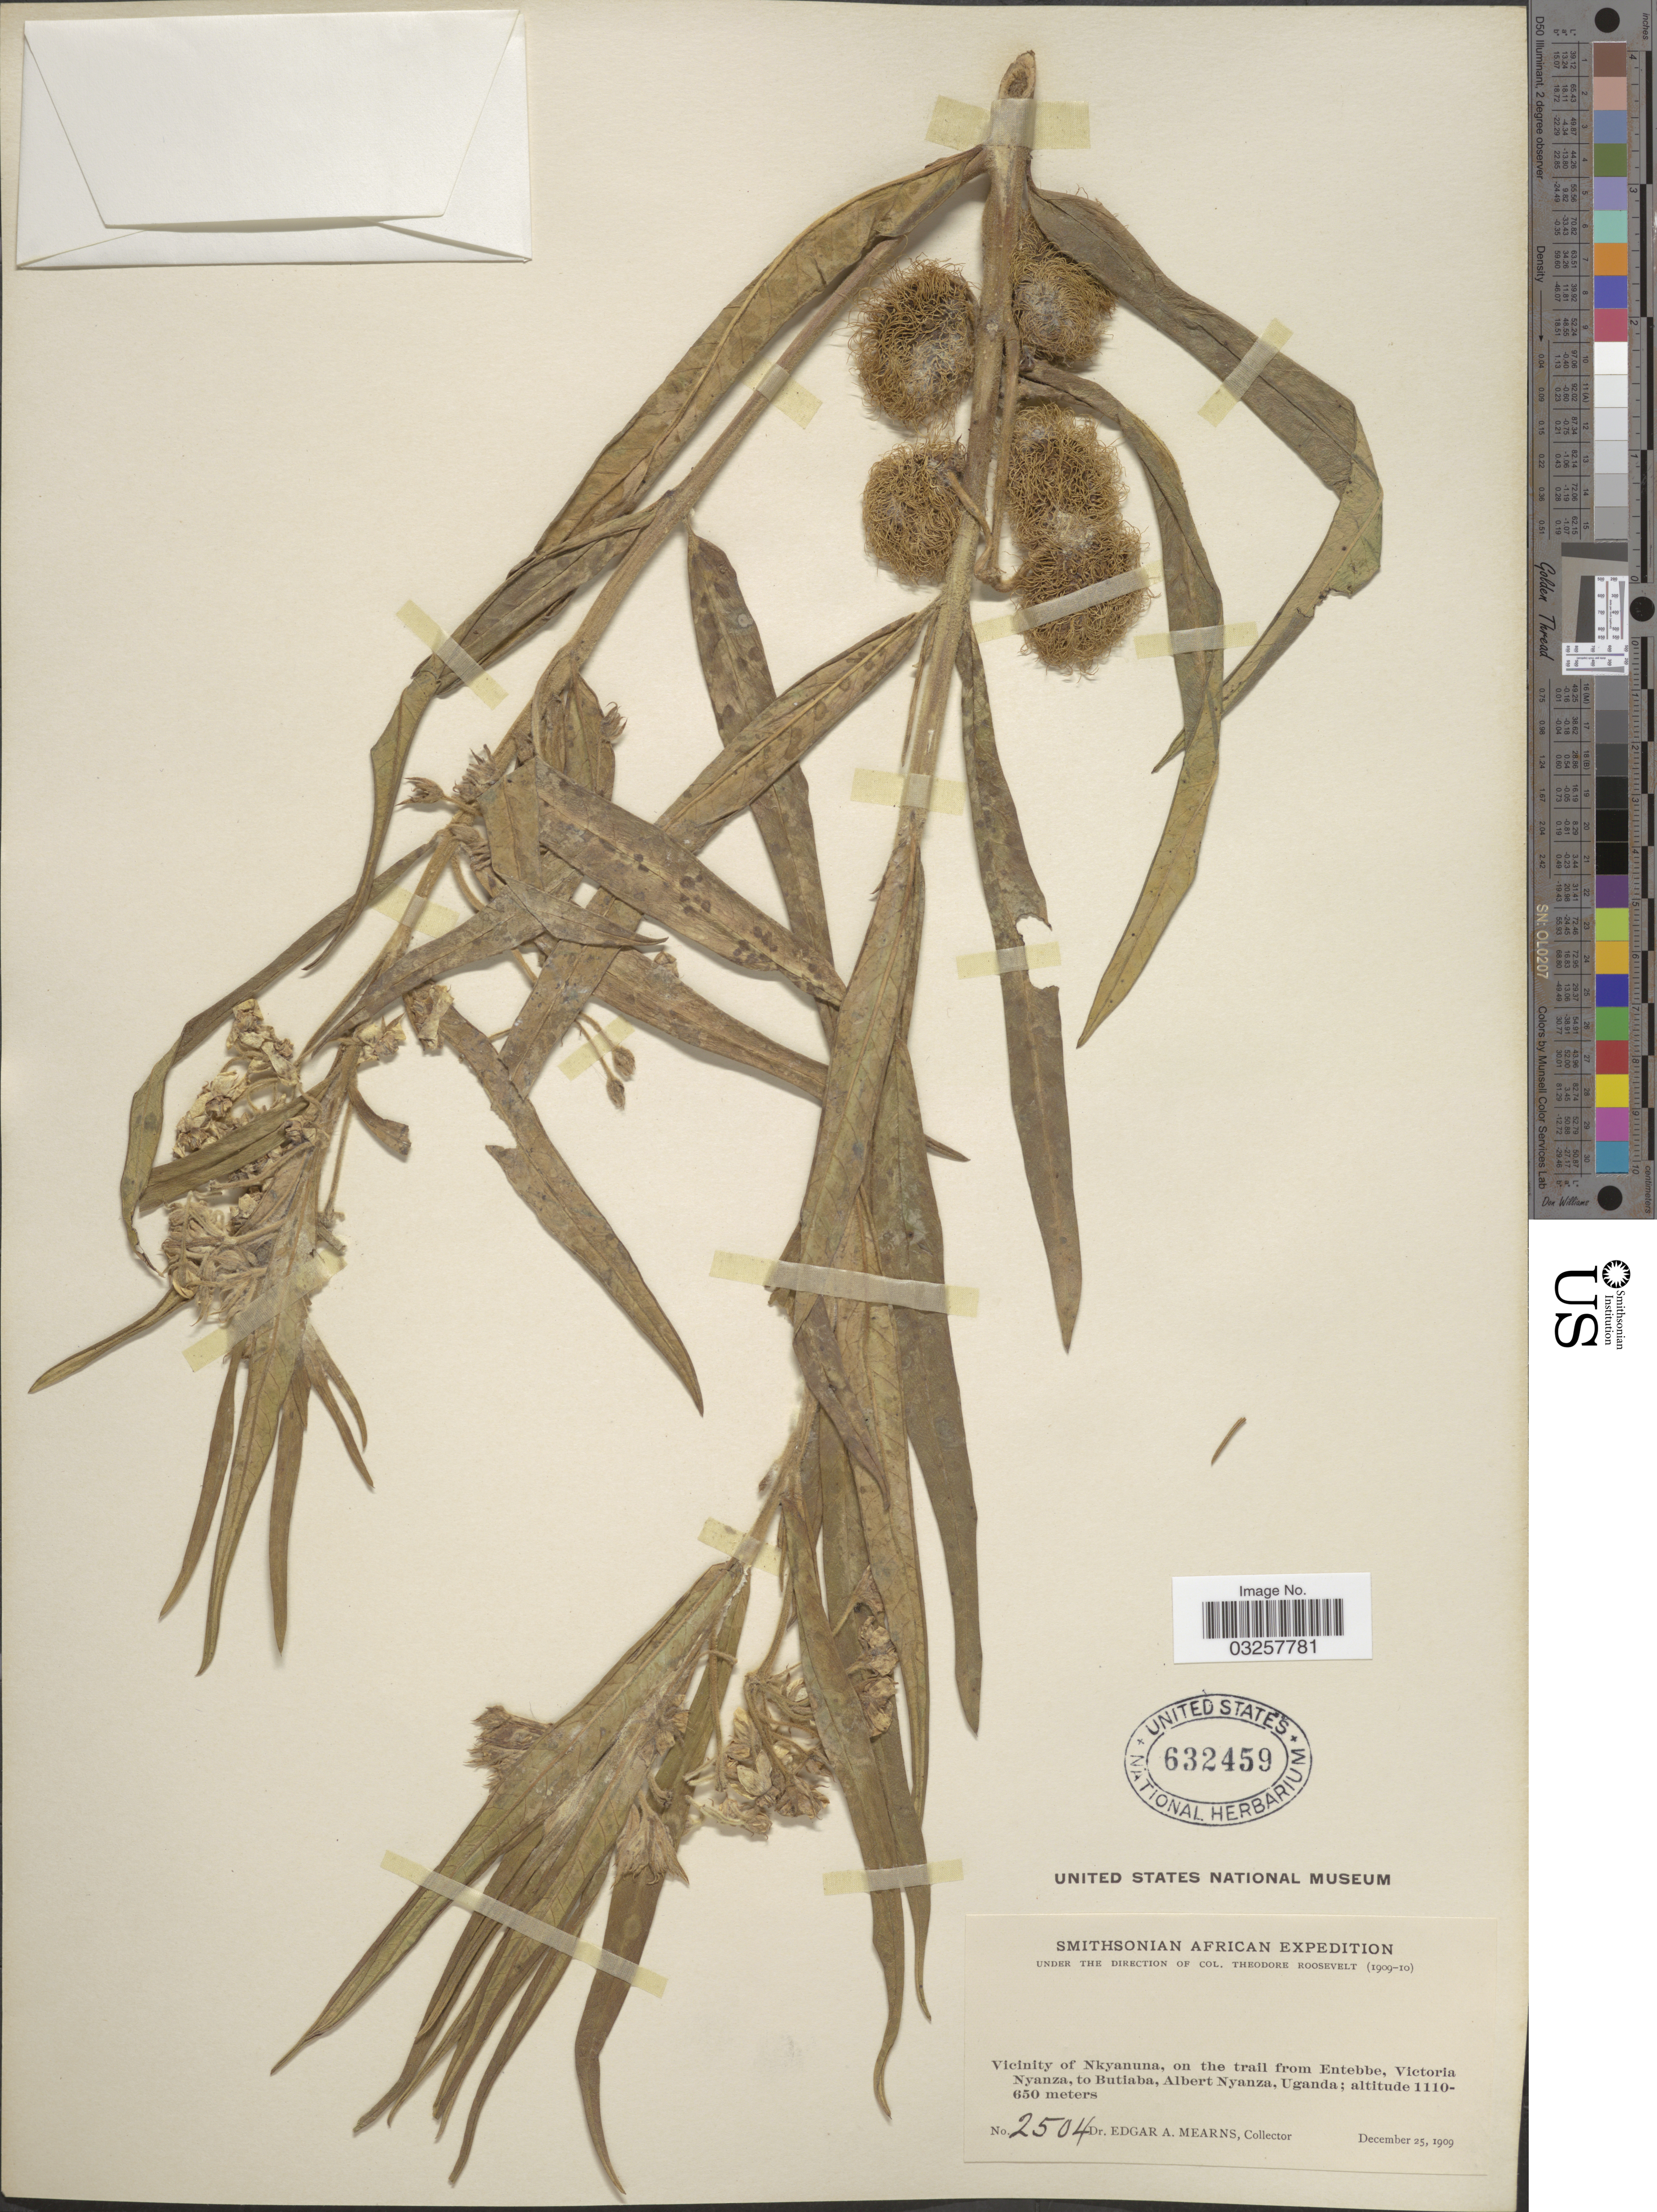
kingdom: Plantae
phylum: Tracheophyta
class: Magnoliopsida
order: Gentianales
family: Apocynaceae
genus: Asclepias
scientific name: Asclepias sp.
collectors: E. A. Mearns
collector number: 2504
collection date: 1909-12-25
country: Uganda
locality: Vicinity of Nkyanuna, on the trail from Entebbe, Victoria Nyanza, to Butiaba, Albert Nyanza, Uganda.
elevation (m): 650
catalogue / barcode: US 632459